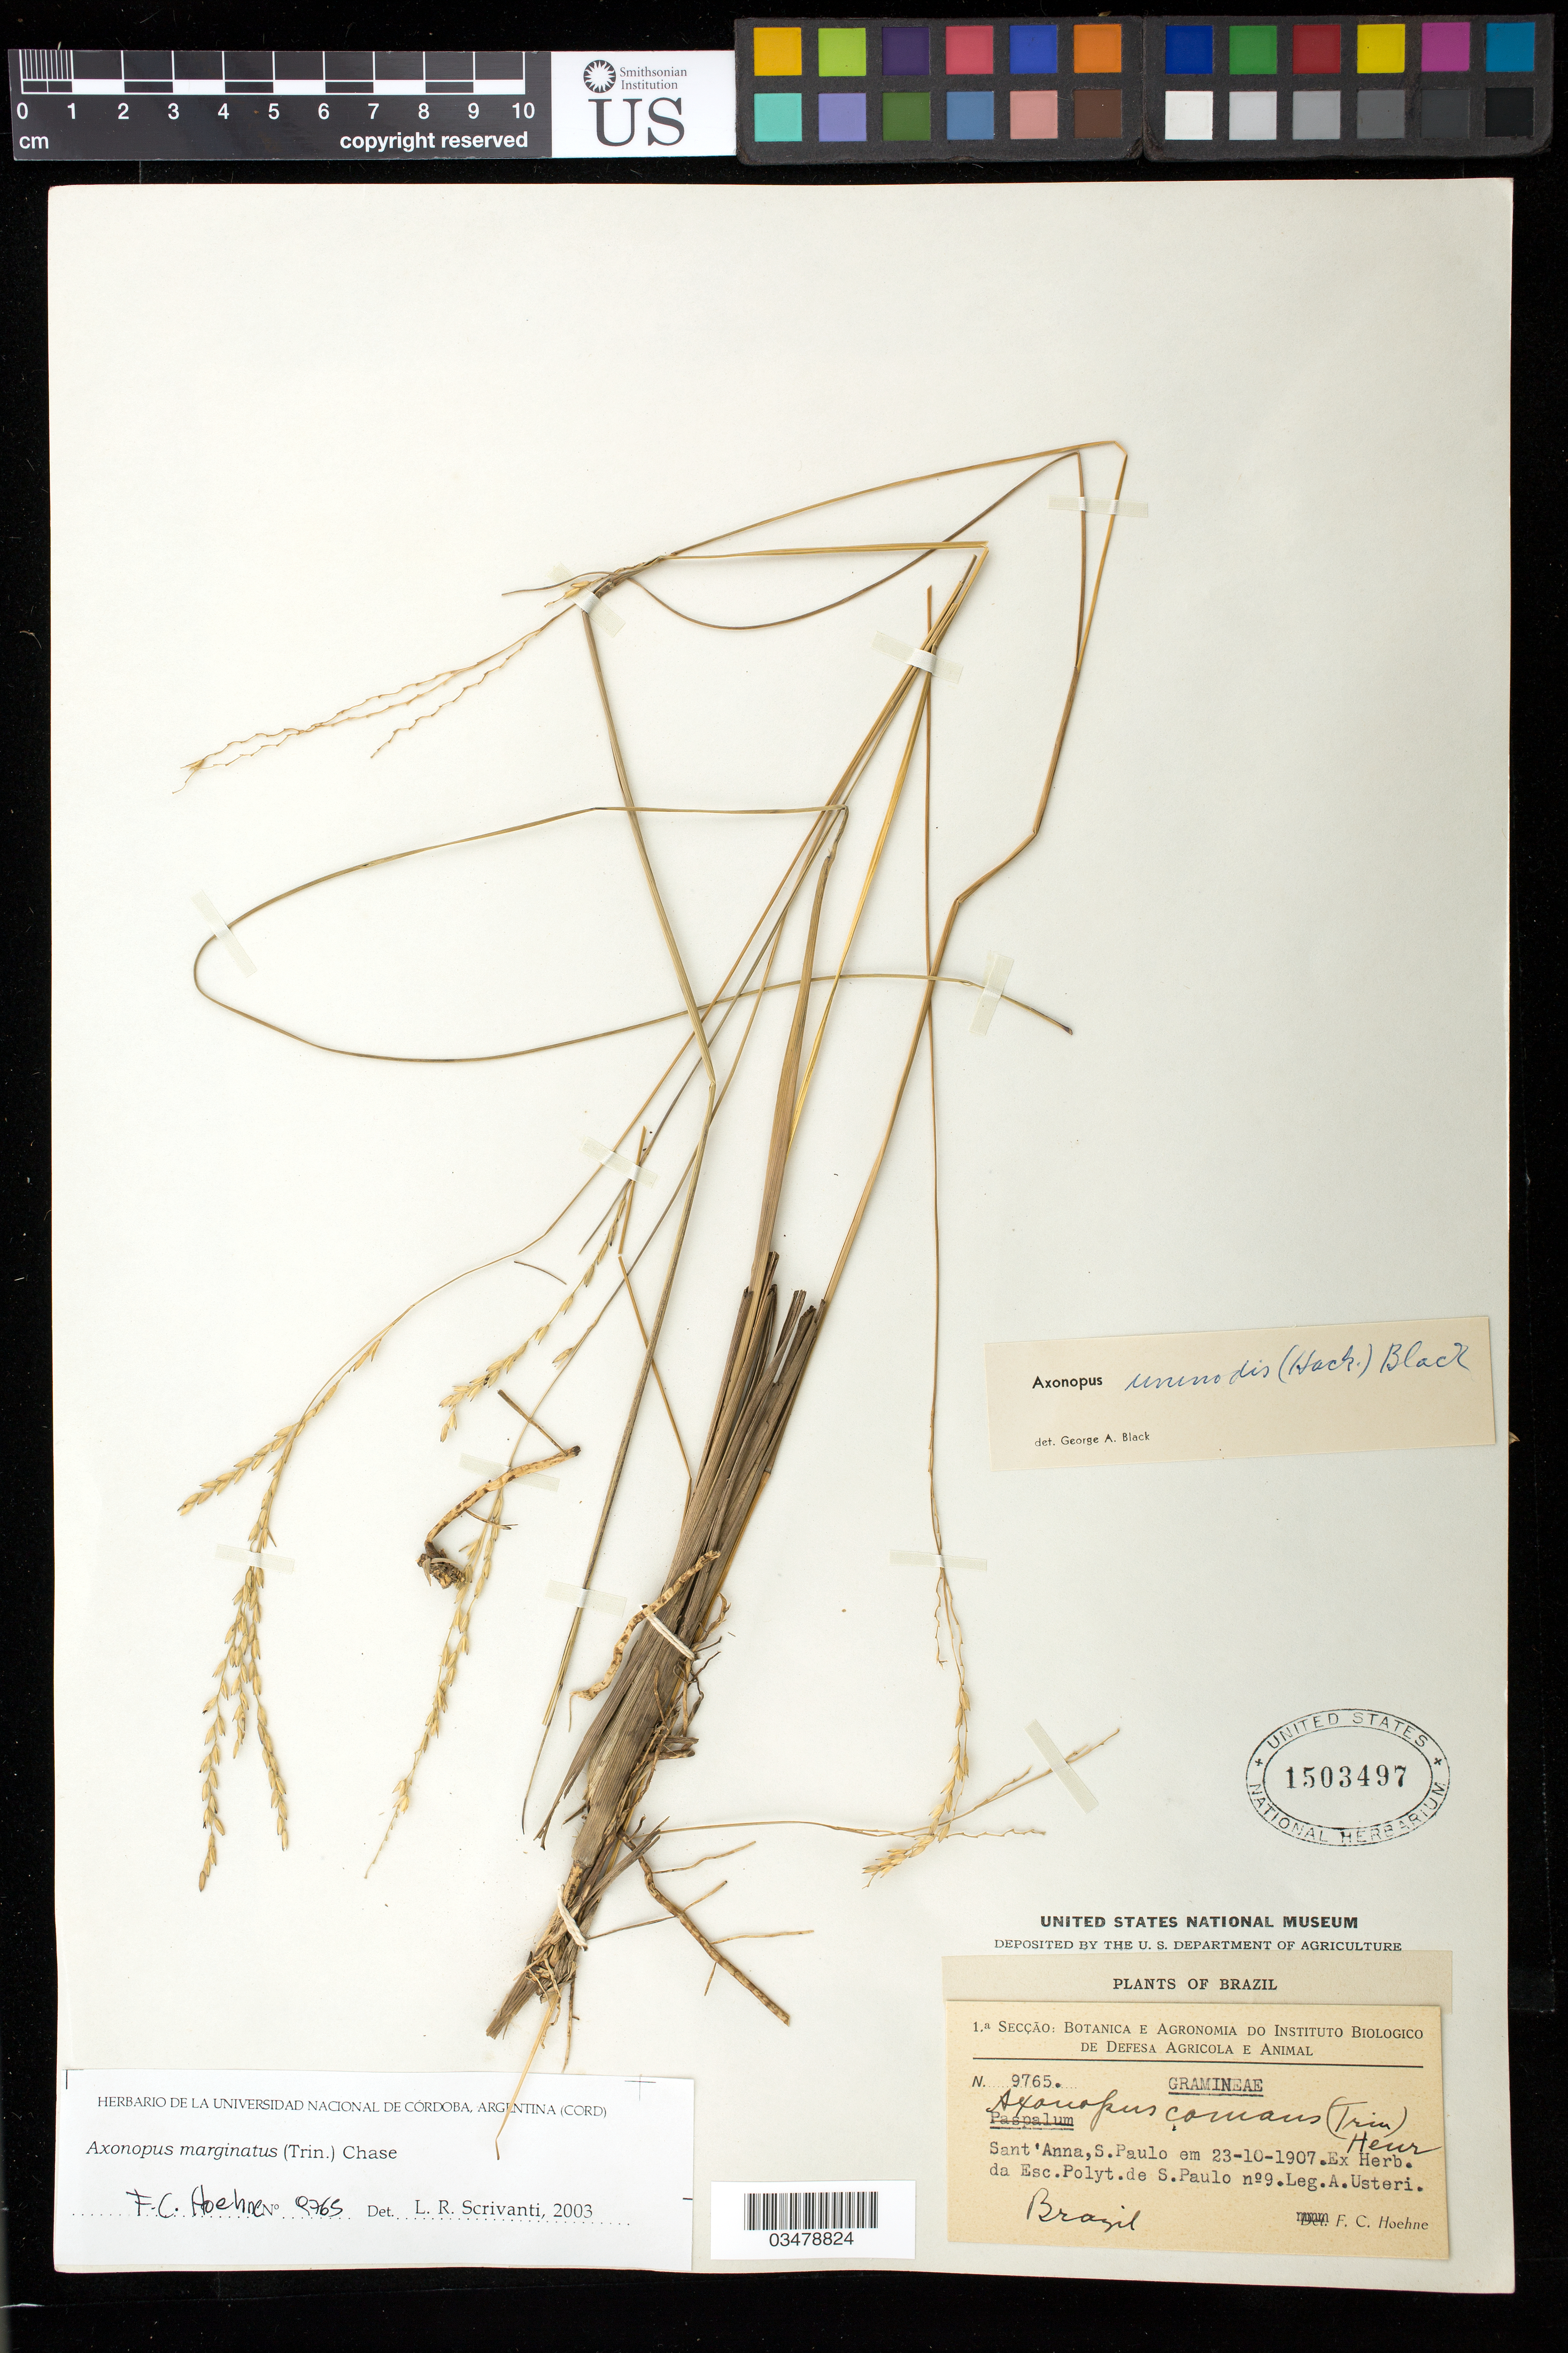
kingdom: Plantae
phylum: Tracheophyta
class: Liliopsida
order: Poales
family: Poaceae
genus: Axonopus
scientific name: Axonopus siccus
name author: (Nees) Kuhlm.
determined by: Scrivanti, L. R.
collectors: F. C. Hoehne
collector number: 9765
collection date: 1907-10-23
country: Brazil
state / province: São Paulo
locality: Sant 'Anna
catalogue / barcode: US 1503497